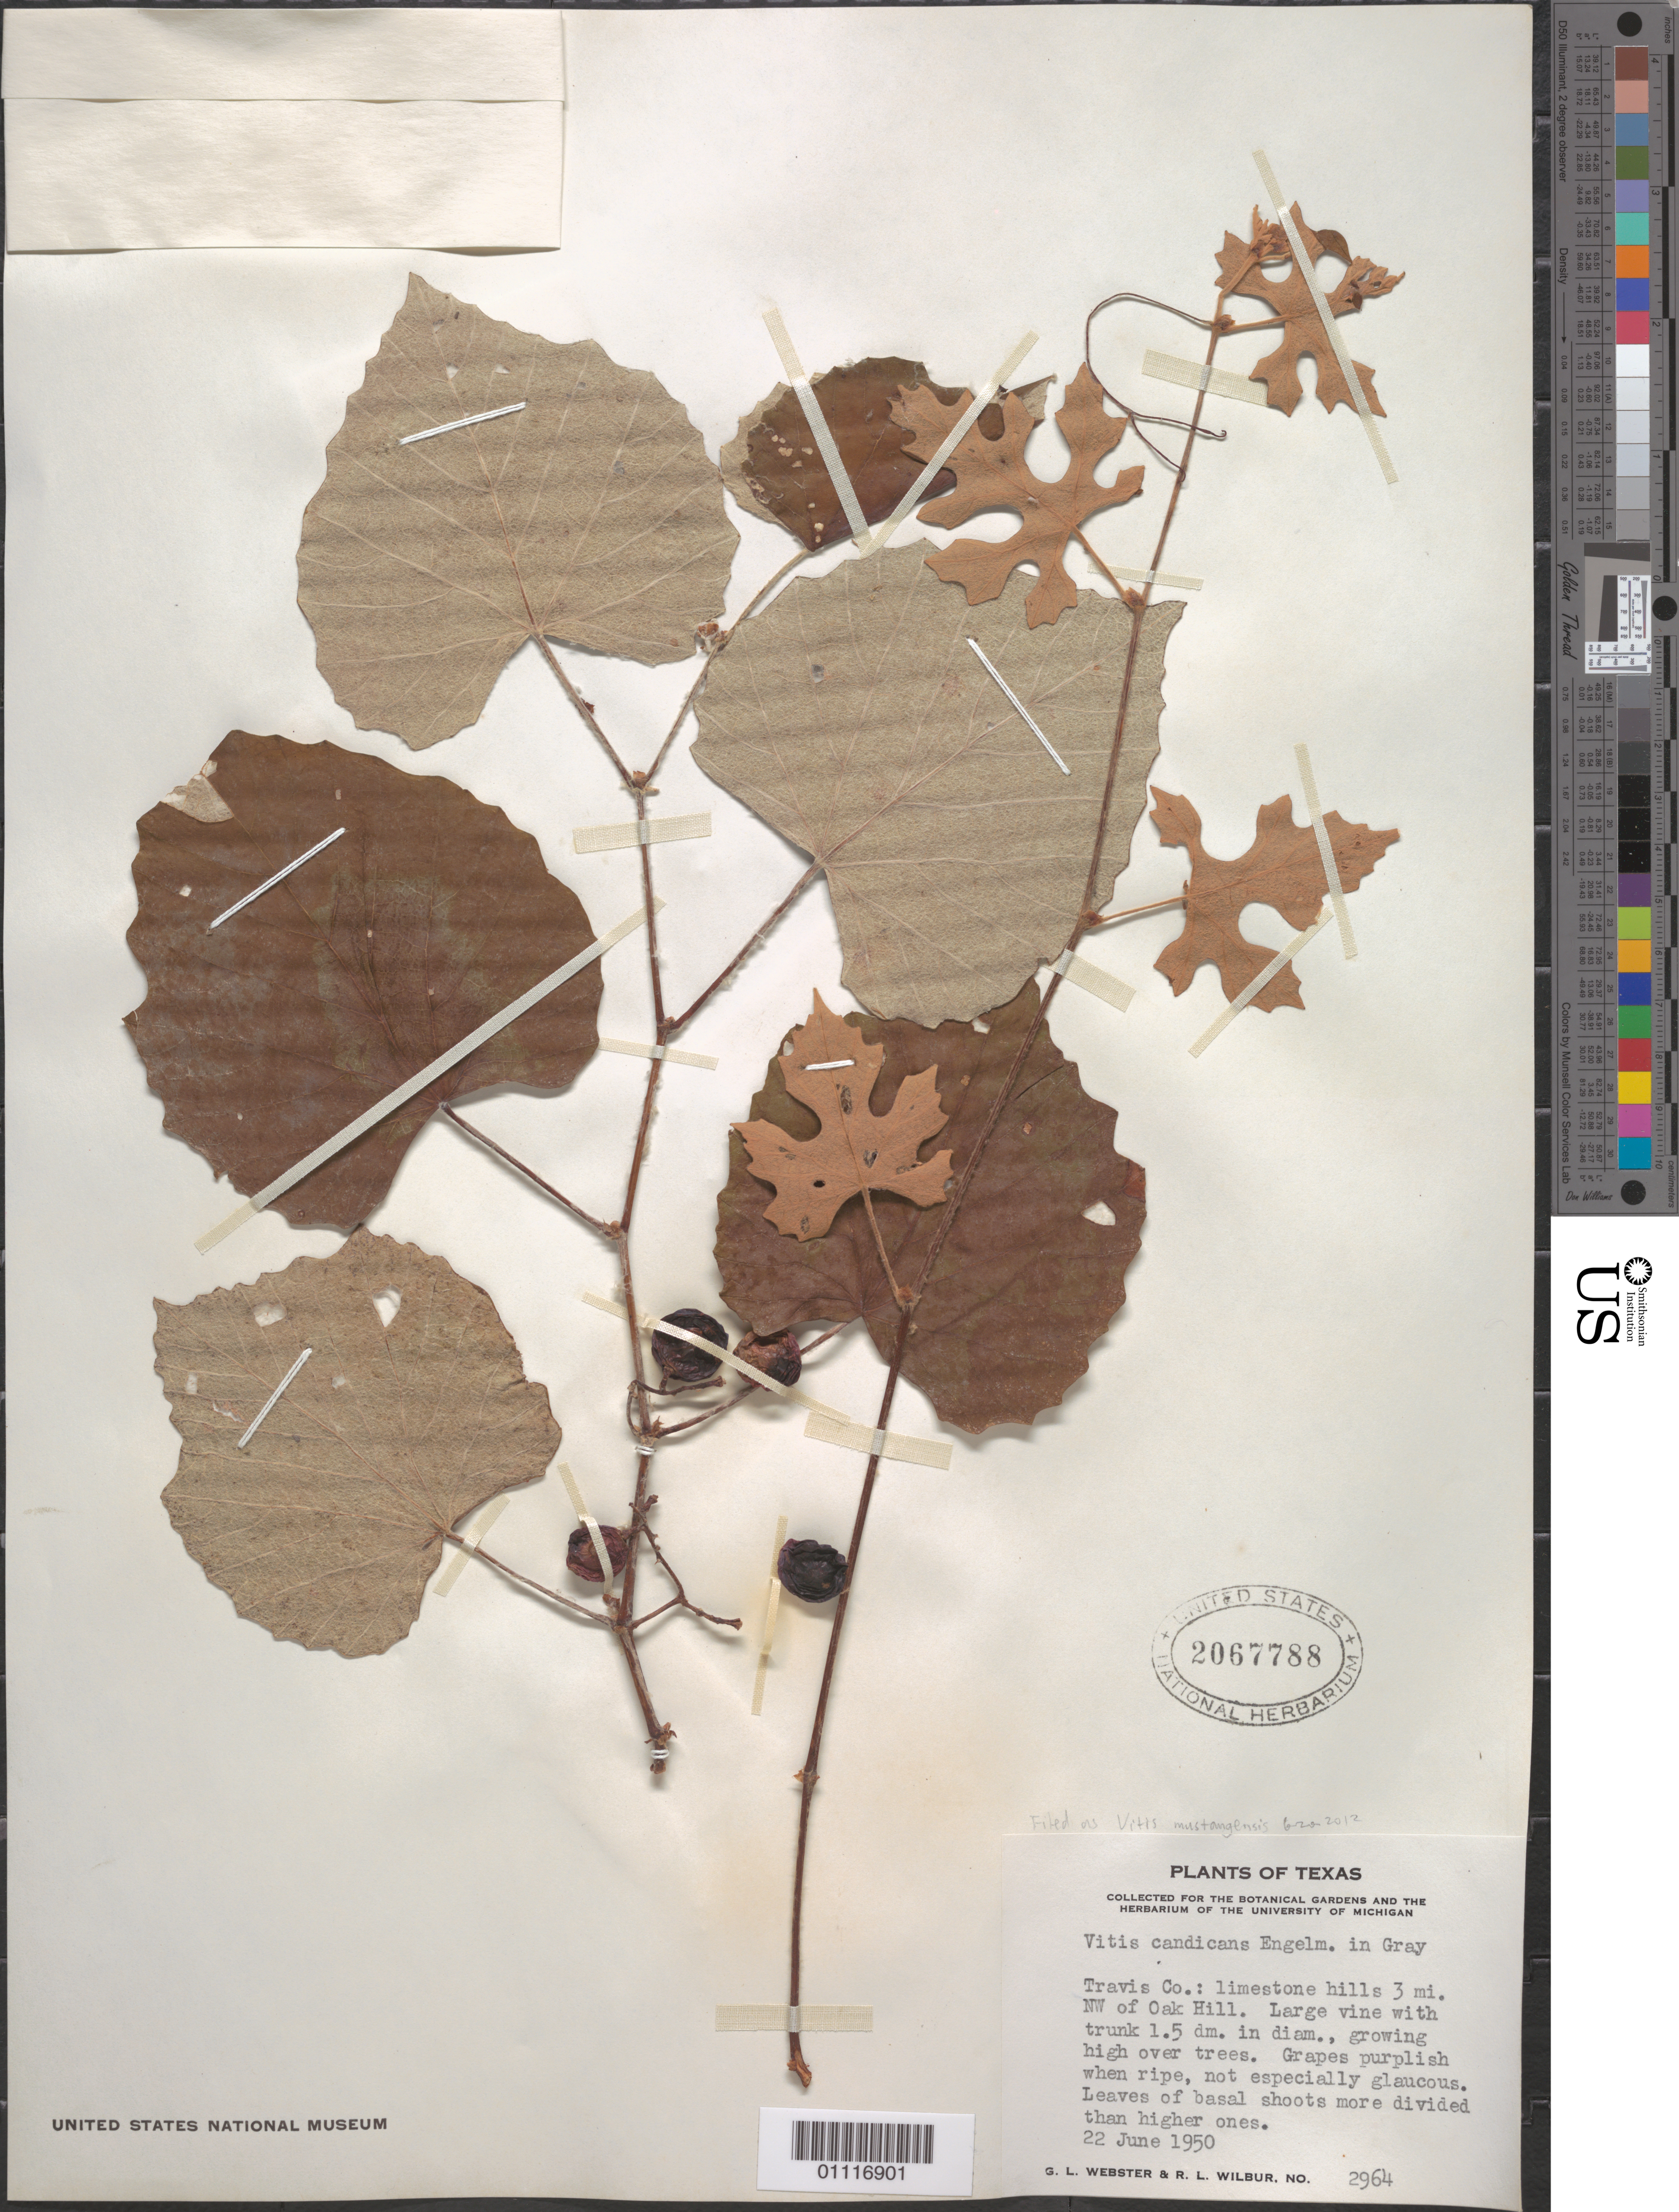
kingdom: Plantae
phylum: Tracheophyta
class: Magnoliopsida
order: Vitales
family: Vitaceae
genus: Vitis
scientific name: Vitis mustangensis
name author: Buckley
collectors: G. L. Webster & R. L. Wilbur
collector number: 2964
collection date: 1950-06-22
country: United States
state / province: Texas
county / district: Travis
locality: limestone hills 3 mi. NW of Oak Hill.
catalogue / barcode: US 2067788